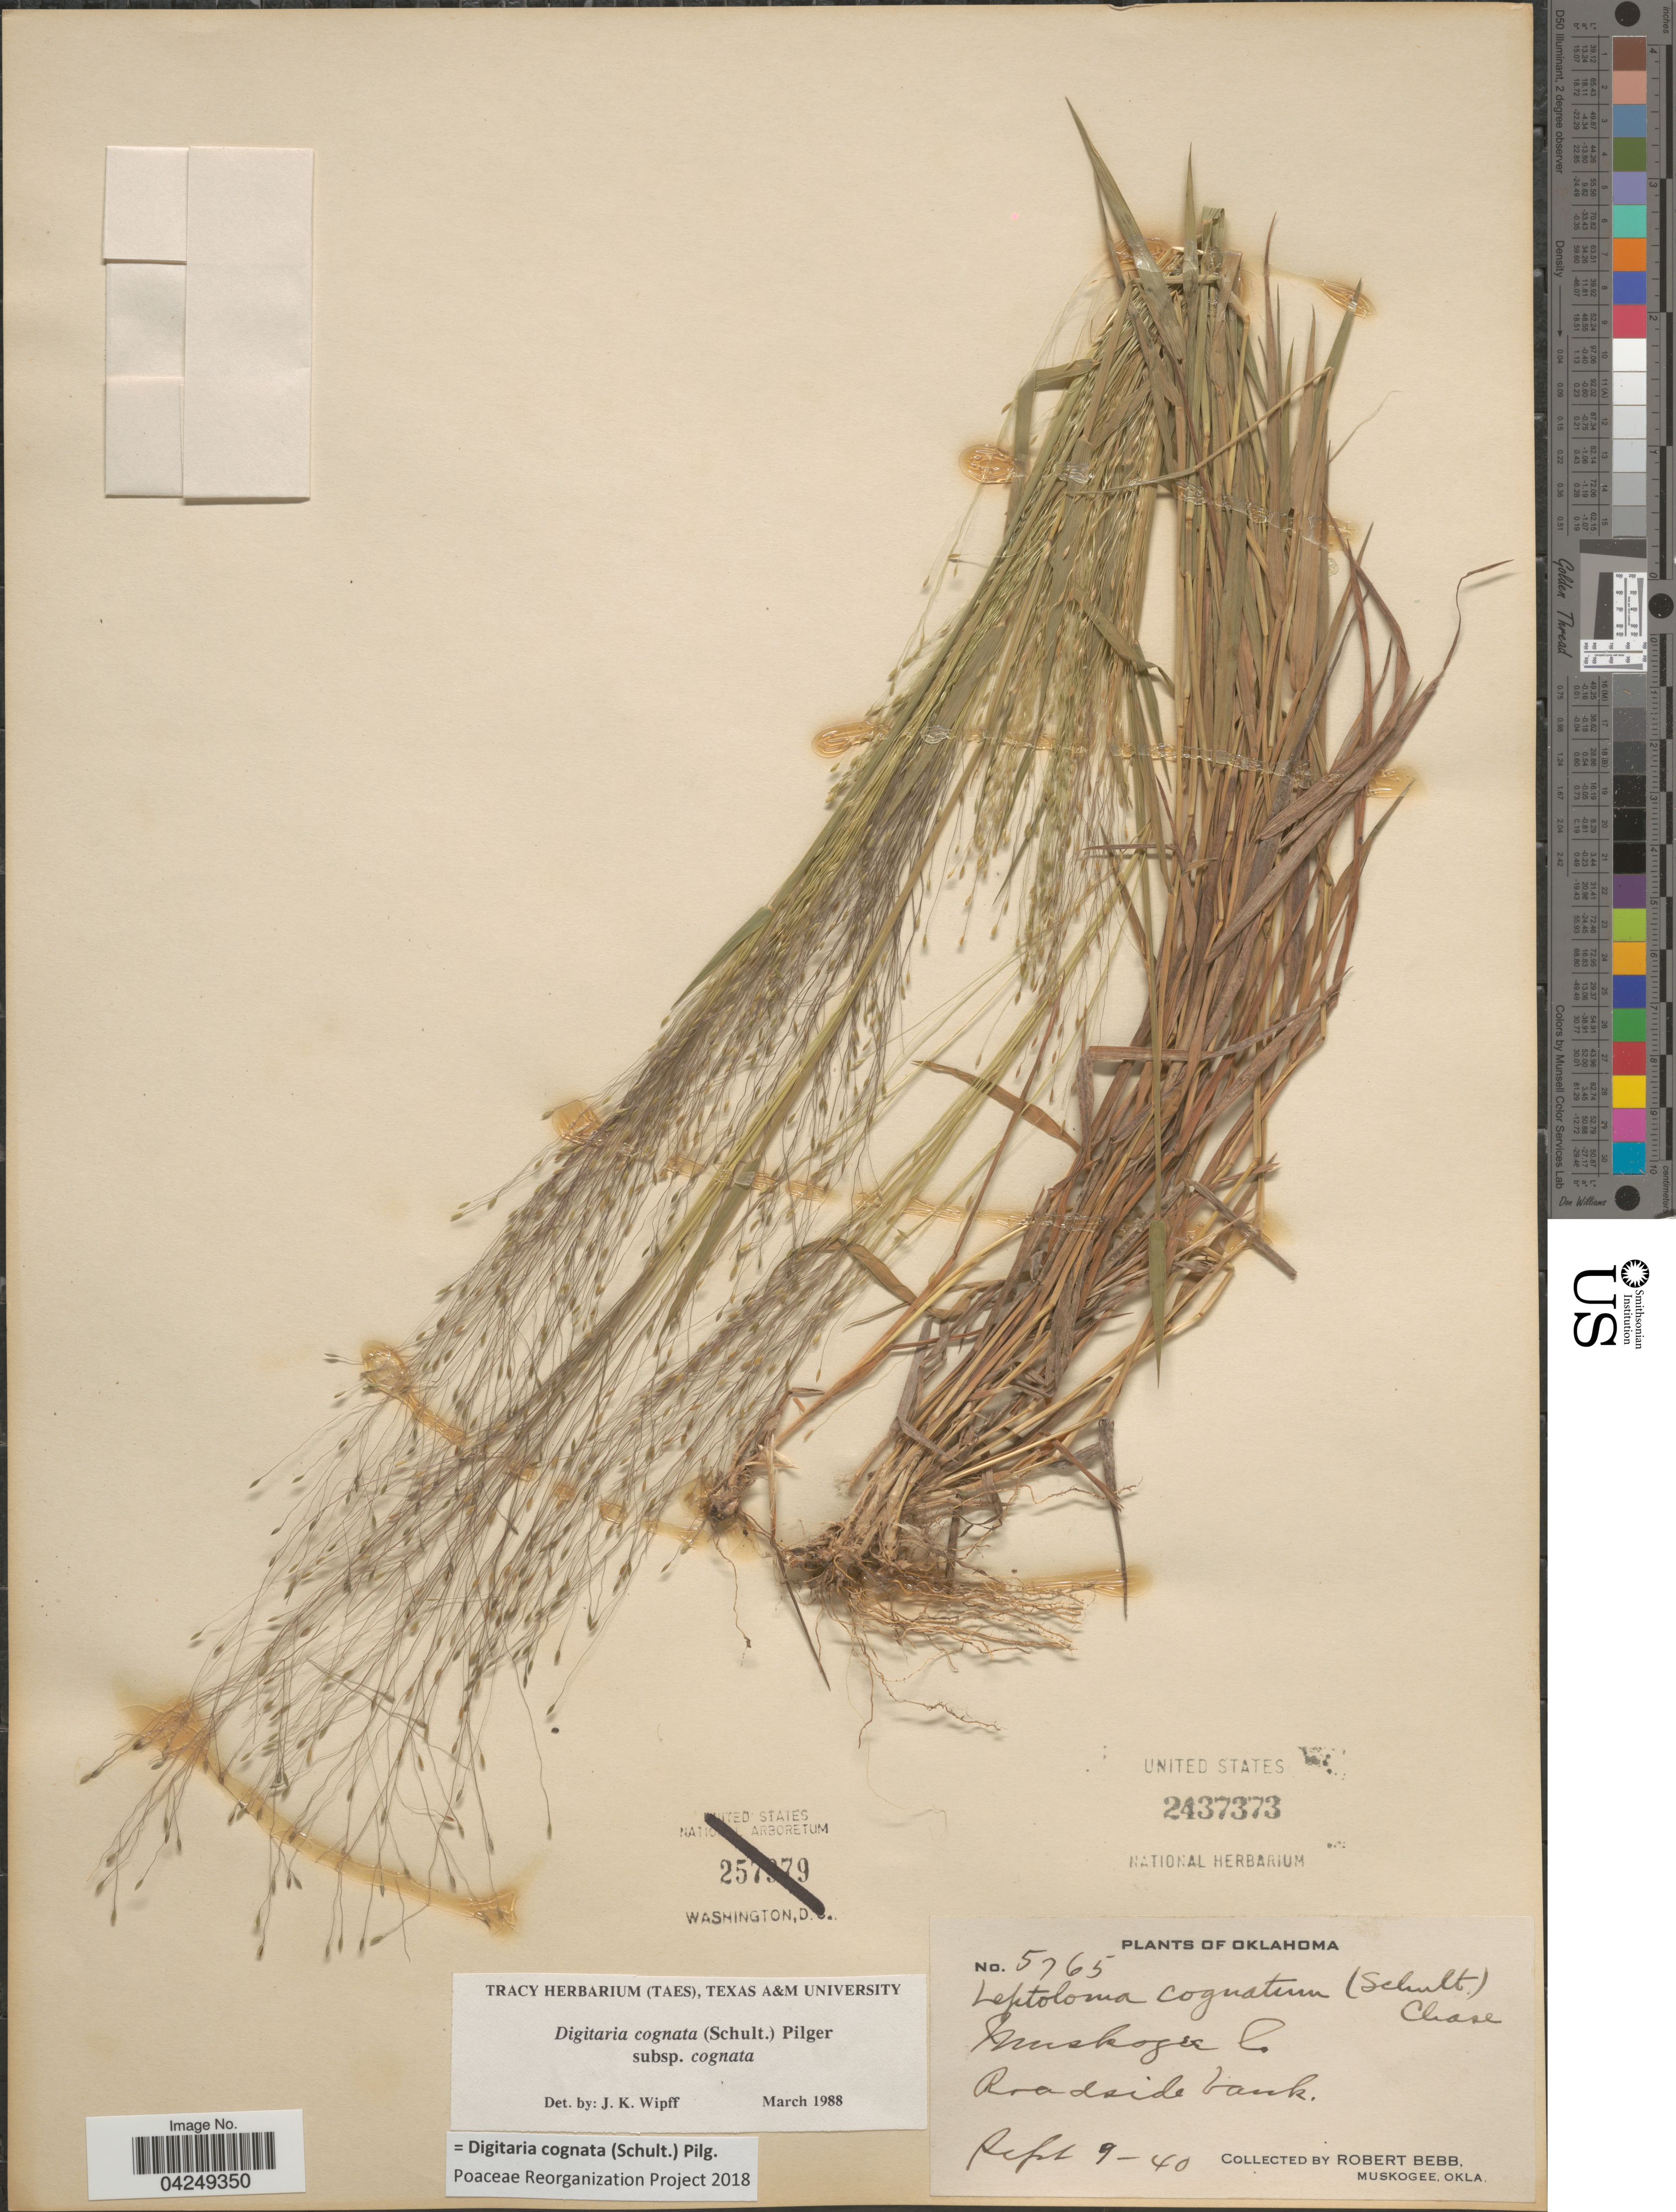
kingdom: Plantae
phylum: Tracheophyta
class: Liliopsida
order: Poales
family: Poaceae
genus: Digitaria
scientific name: Digitaria cognata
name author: (Scult.) Pilg.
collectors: R. Bebb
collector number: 5765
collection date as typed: Transcribed d/m/y: 9/9/40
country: United States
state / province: Oklahoma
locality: Muskogee Co. Roadside bank.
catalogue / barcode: US 2437373